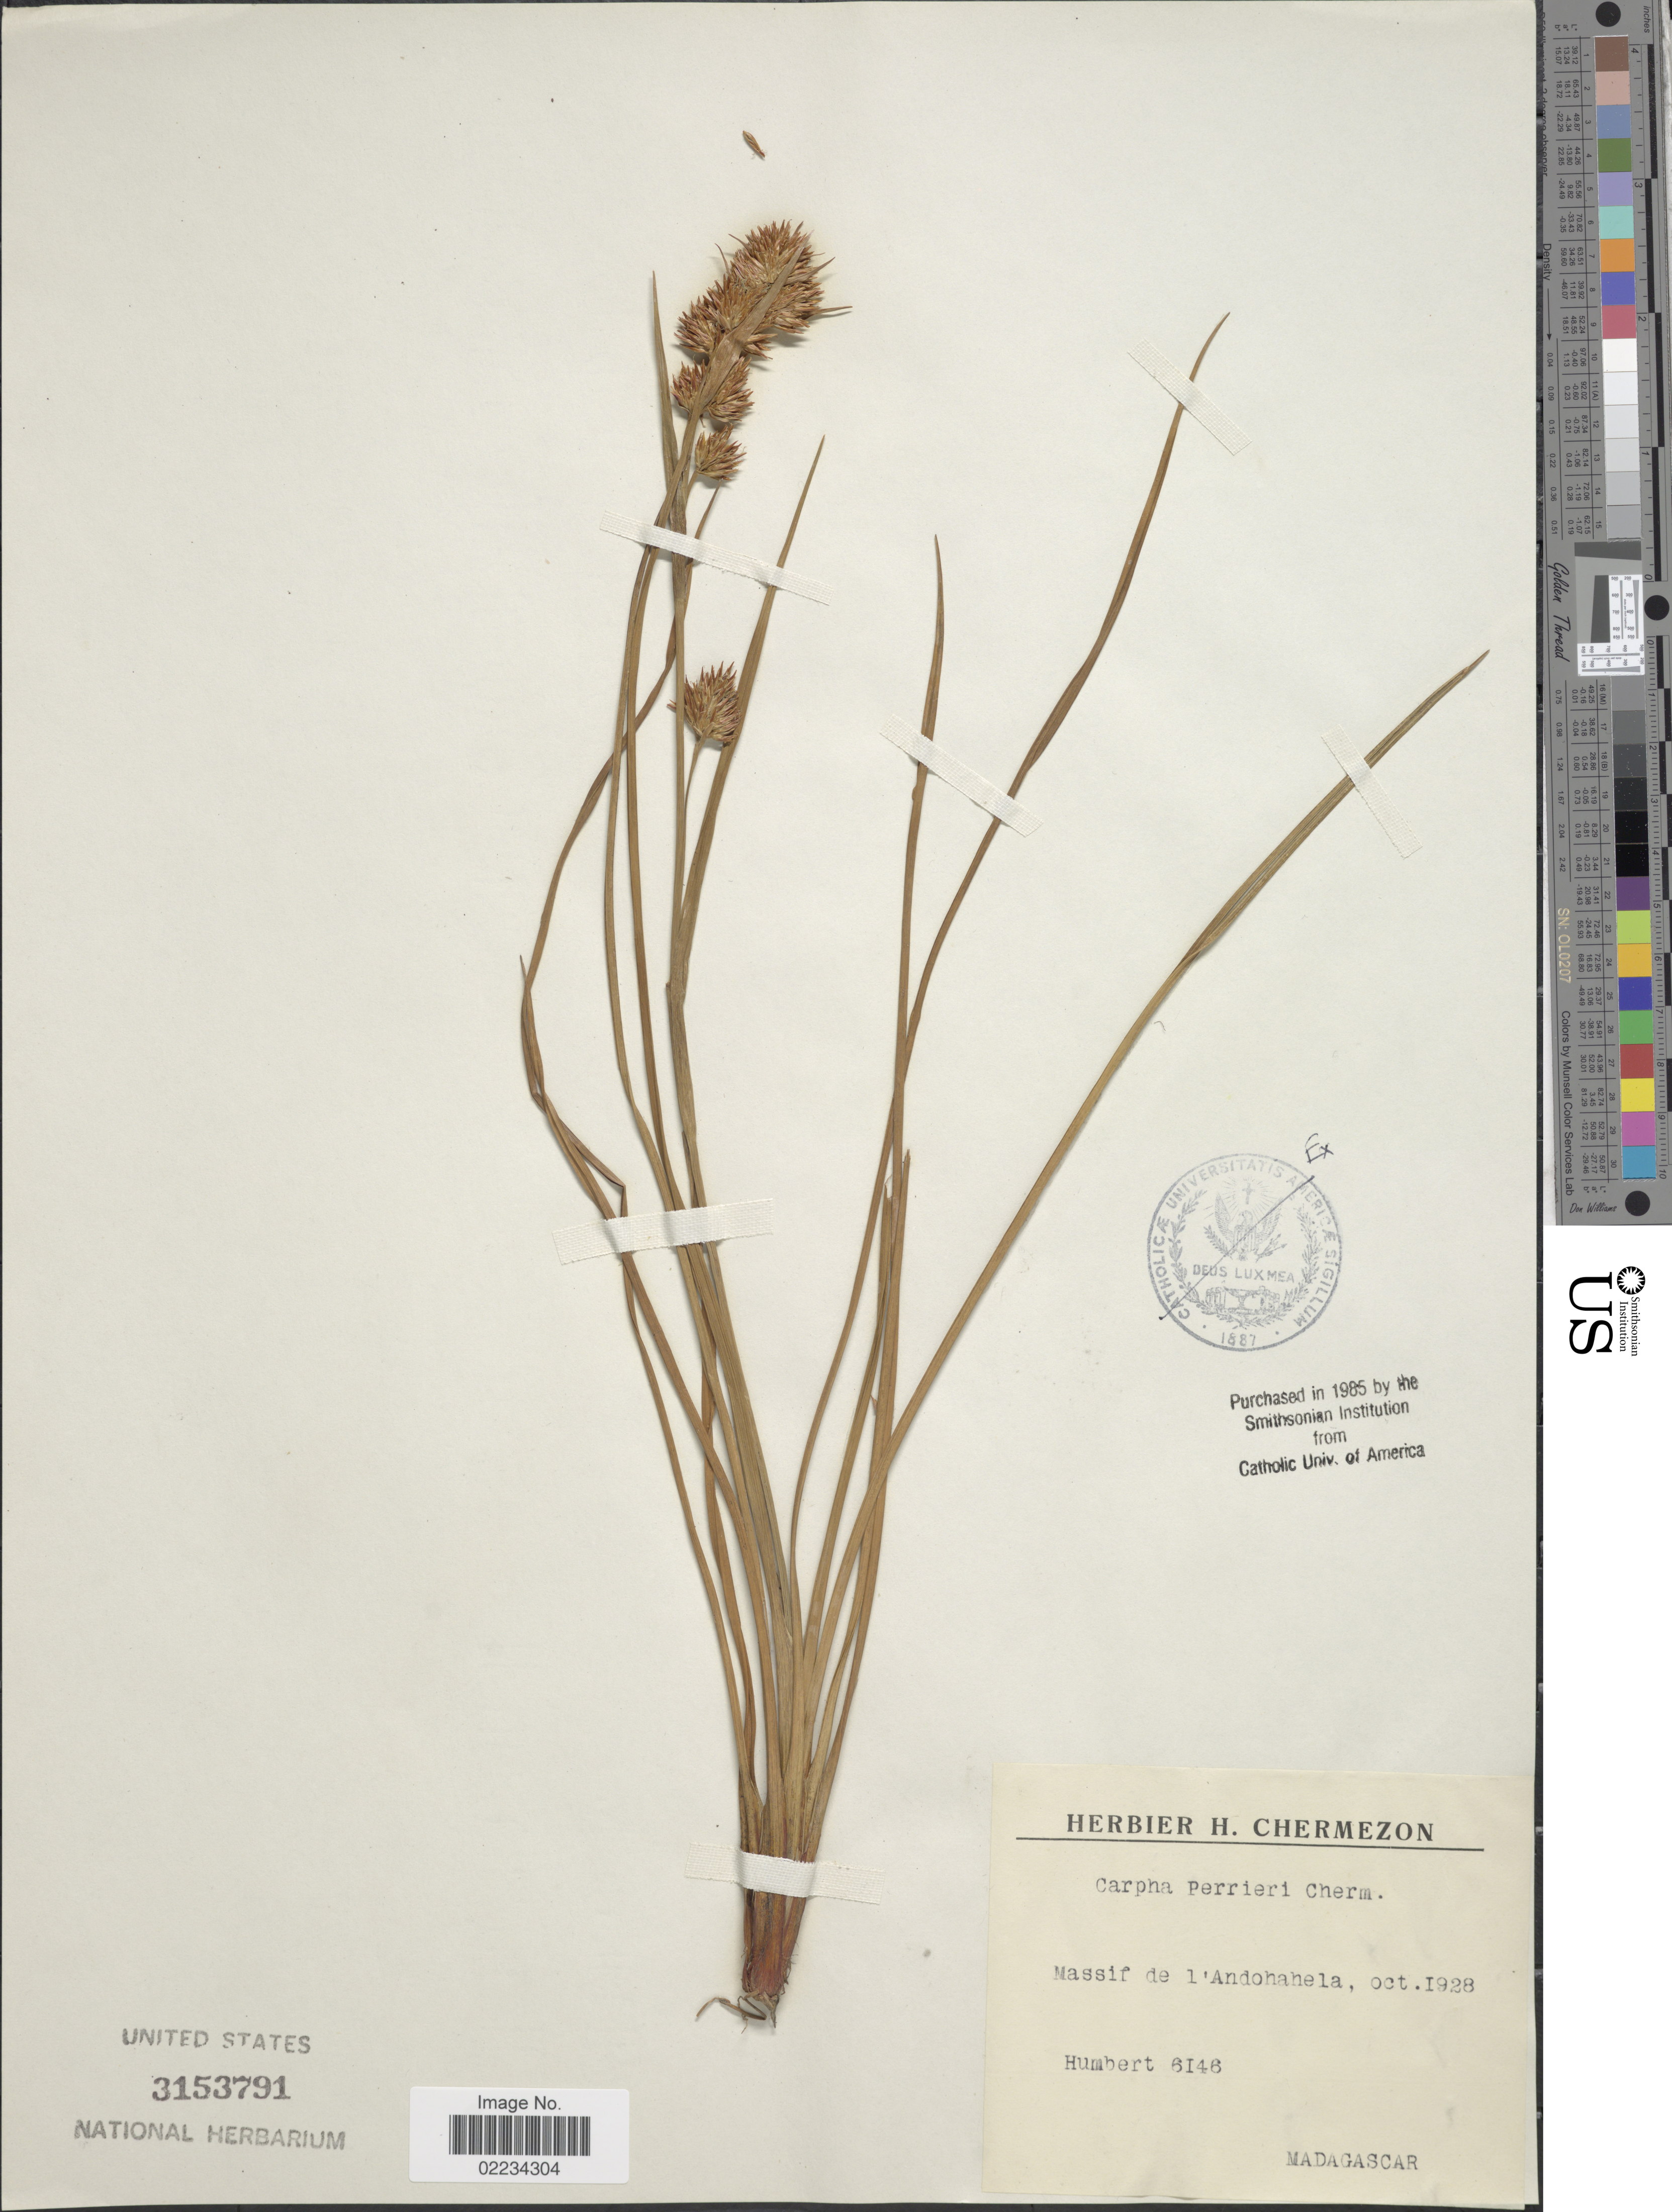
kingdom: Plantae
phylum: Tracheophyta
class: Liliopsida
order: Poales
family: Cyperaceae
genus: Carpha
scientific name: Carpha perrieri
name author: Cherm.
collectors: H. Humbert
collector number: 6146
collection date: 1928-10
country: Madagascar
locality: Massif de l'Andohahela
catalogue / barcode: US 3153791